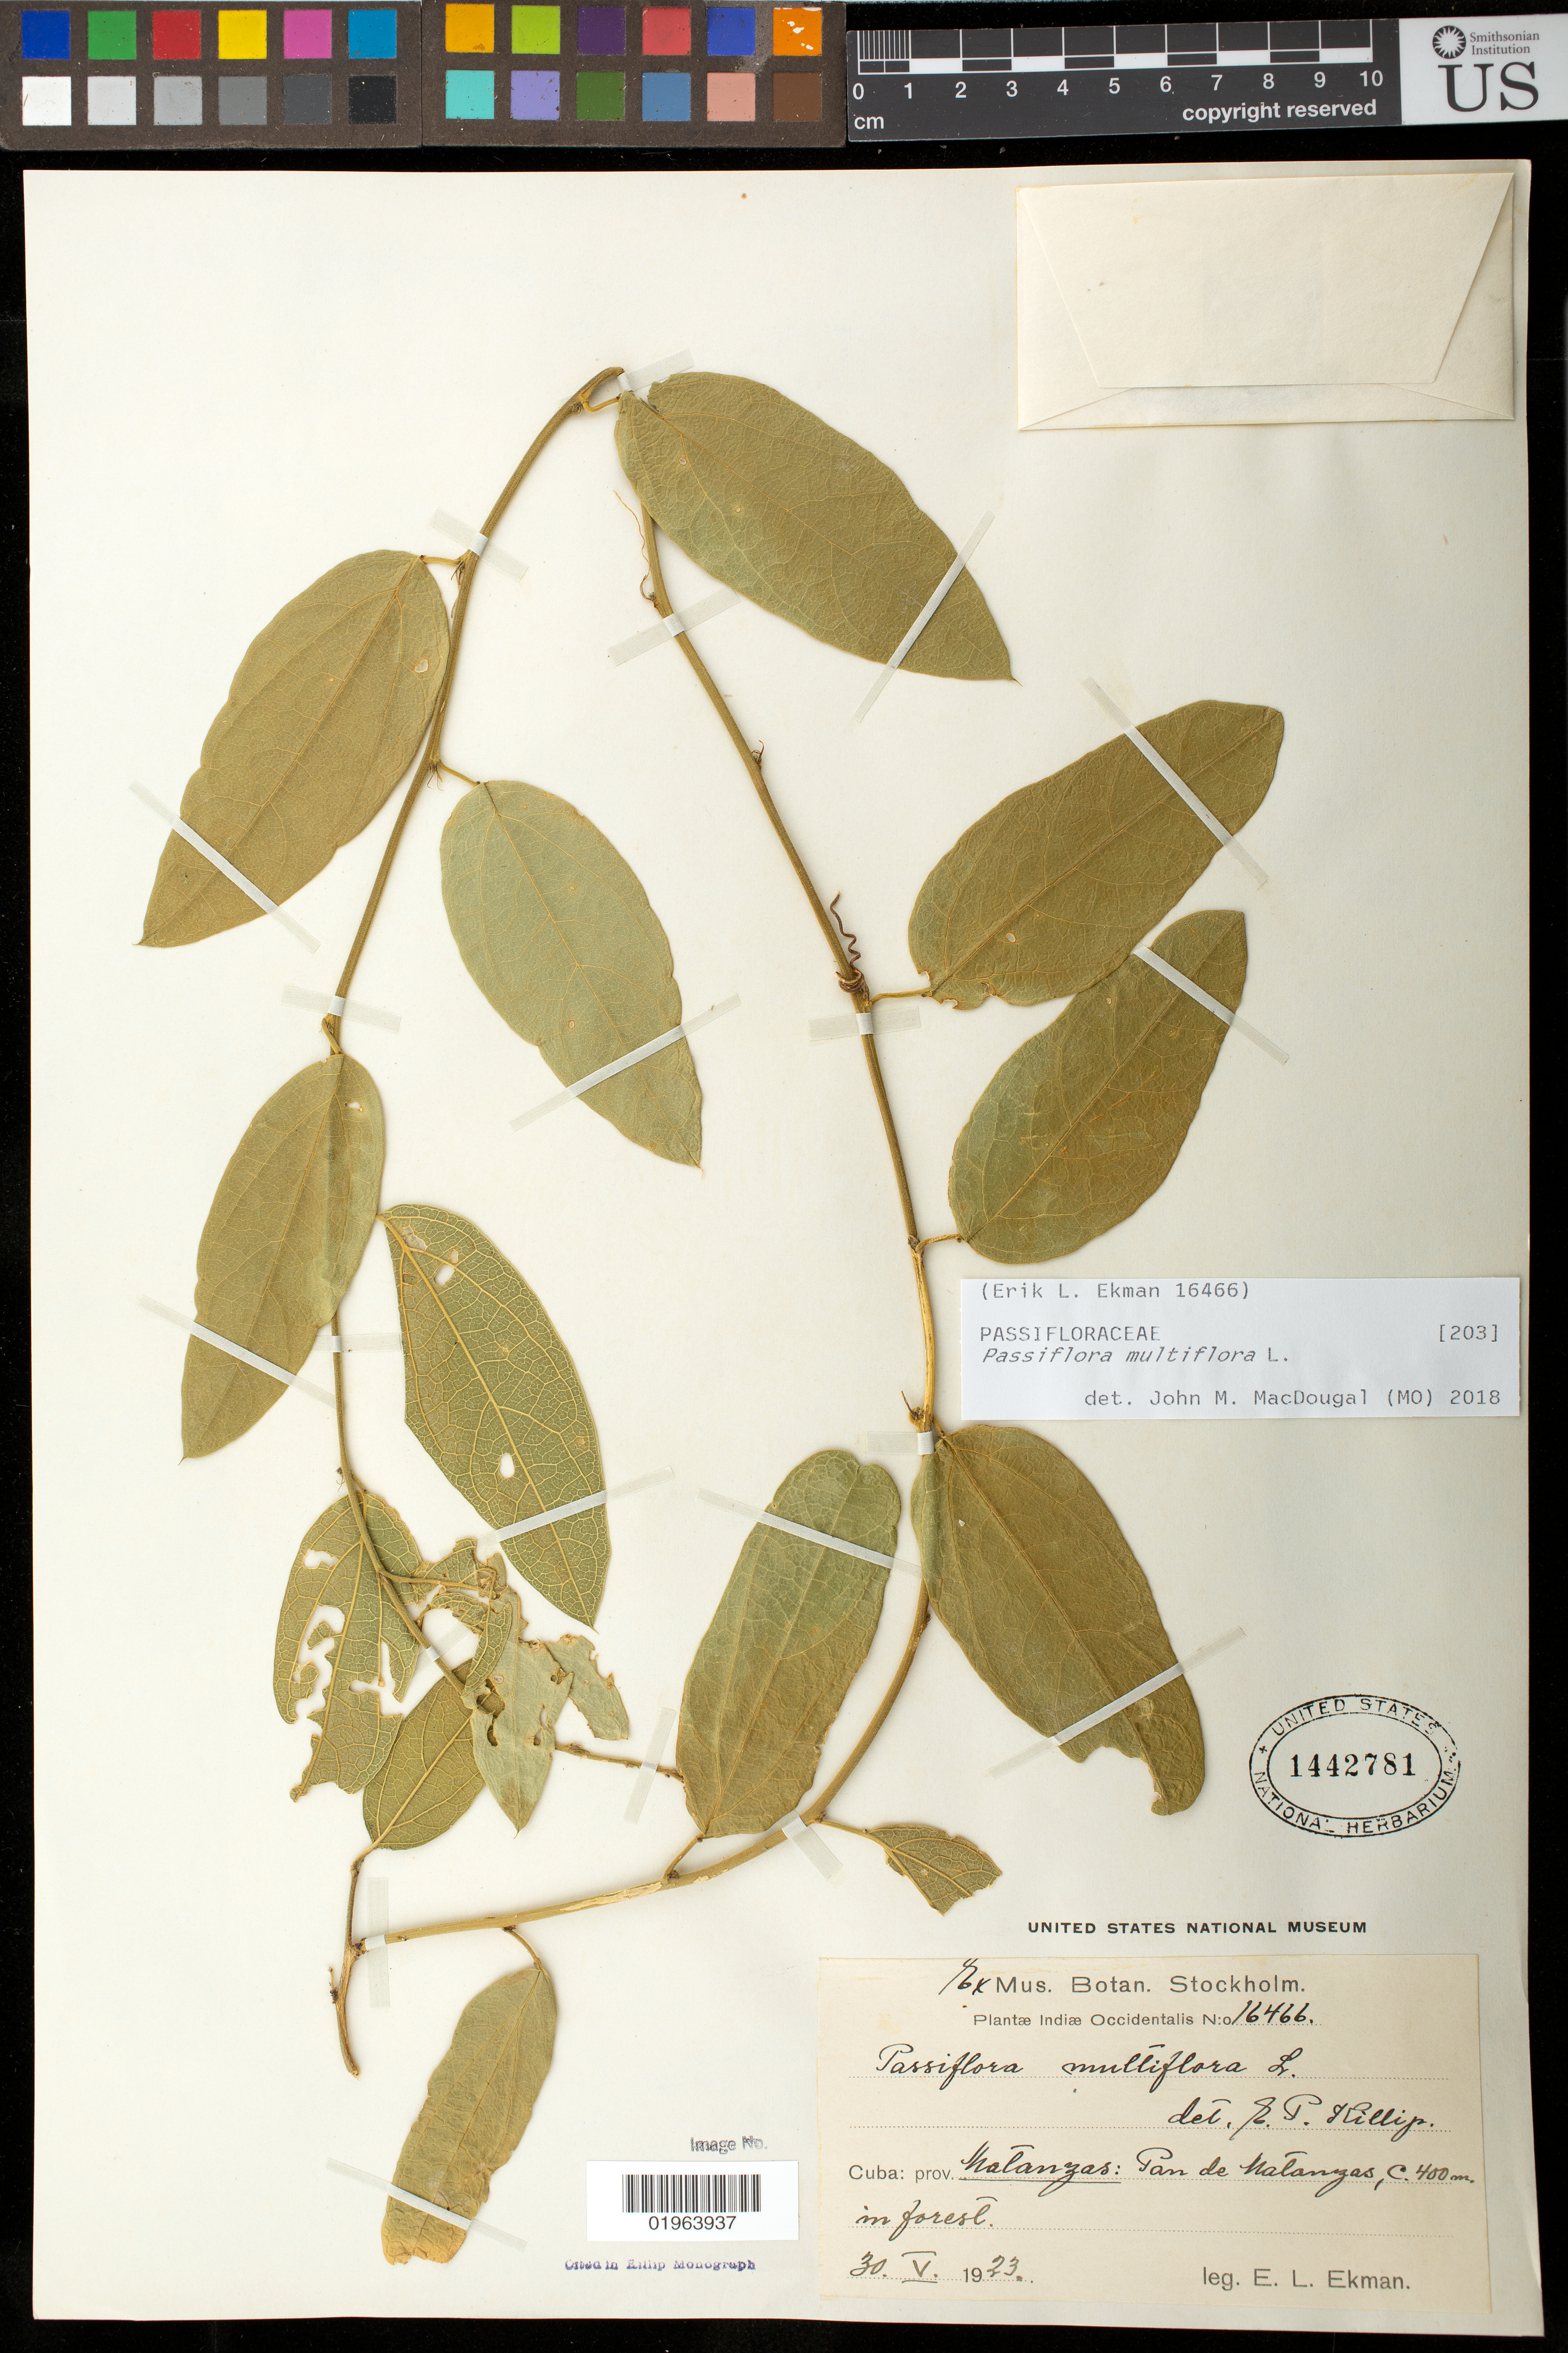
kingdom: Plantae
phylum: Tracheophyta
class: Magnoliopsida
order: Malpighiales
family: Passifloraceae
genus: Passiflora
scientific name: Passiflora multiflora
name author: L.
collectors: E. L. Ekman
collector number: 16466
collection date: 1923-05-30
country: Cuba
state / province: Matanzas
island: Cuba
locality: Pan de Matanzas, in forest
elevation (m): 400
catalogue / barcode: US 1442781